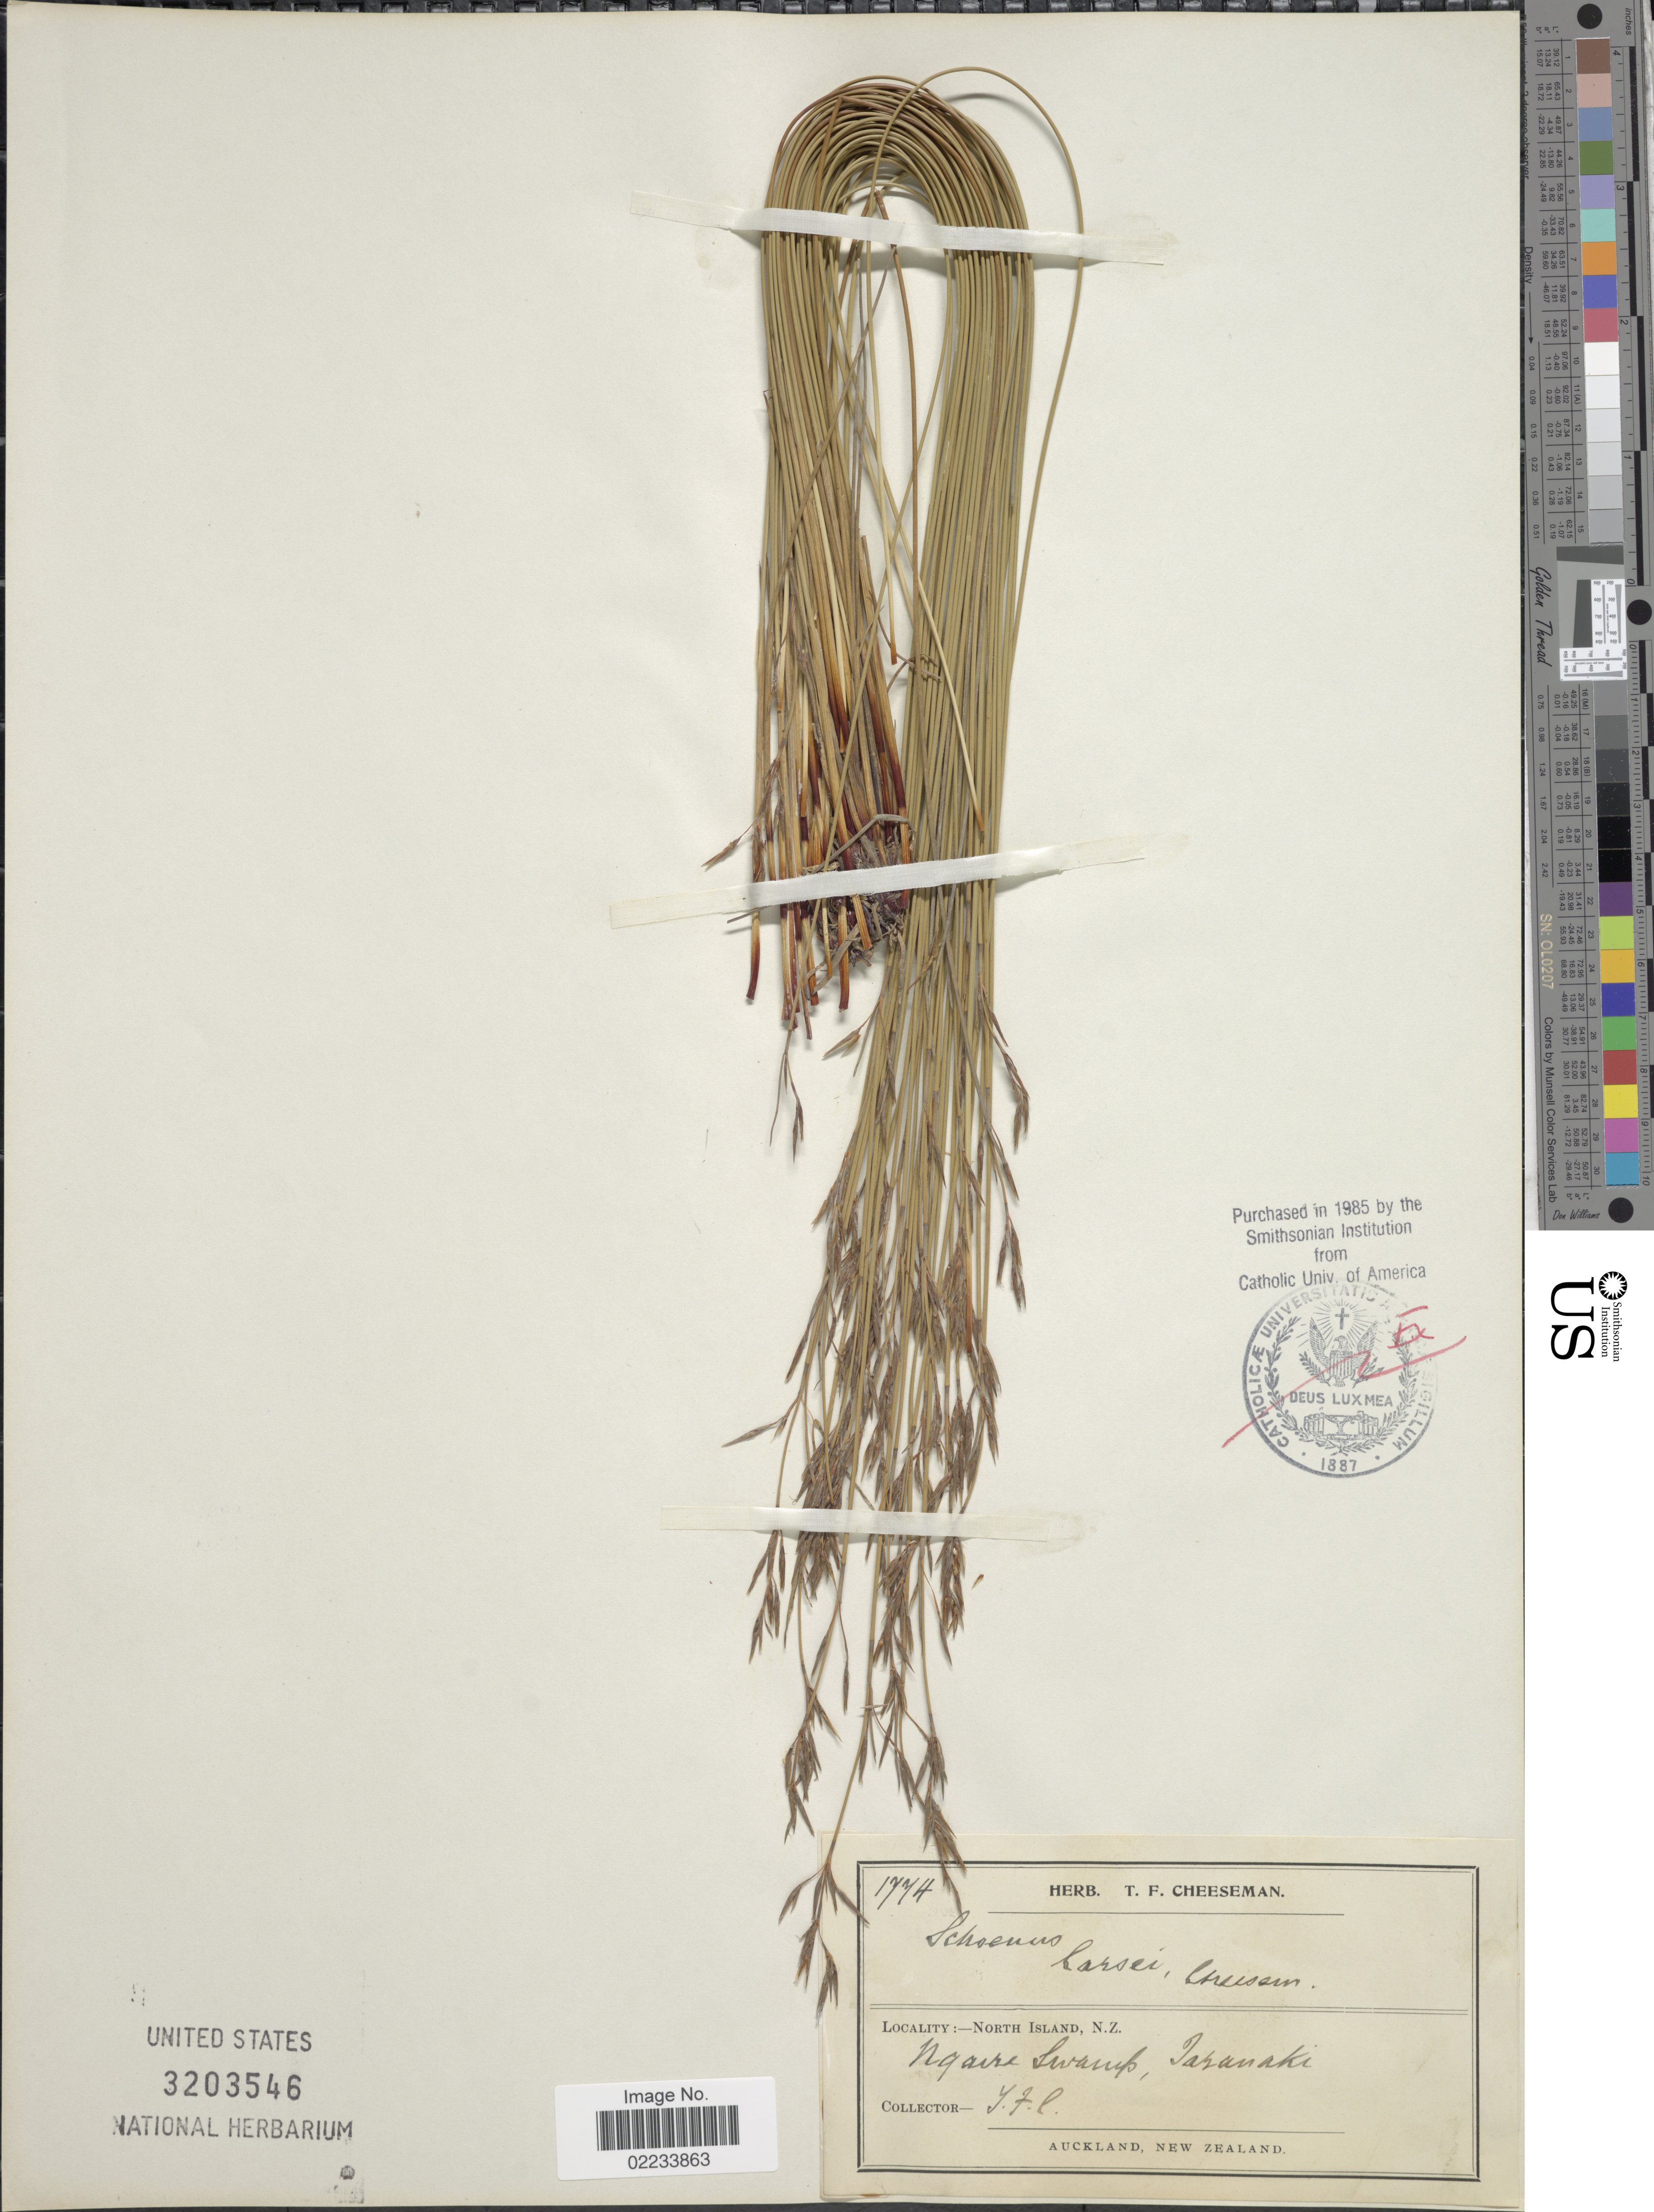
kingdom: Plantae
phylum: Tracheophyta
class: Liliopsida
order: Poales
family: Cyperaceae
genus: Schoenus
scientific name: Schoenus carsei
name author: Cheeseman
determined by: Strong, Mark T., (BOT), Smithsonian Institution - National Museum of Natural History (UNITED STATES)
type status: Syntype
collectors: T. F. Cheeseman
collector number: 1774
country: New Zealand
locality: North Island, Ngaire Swamp, Taranaki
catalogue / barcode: US 3203546